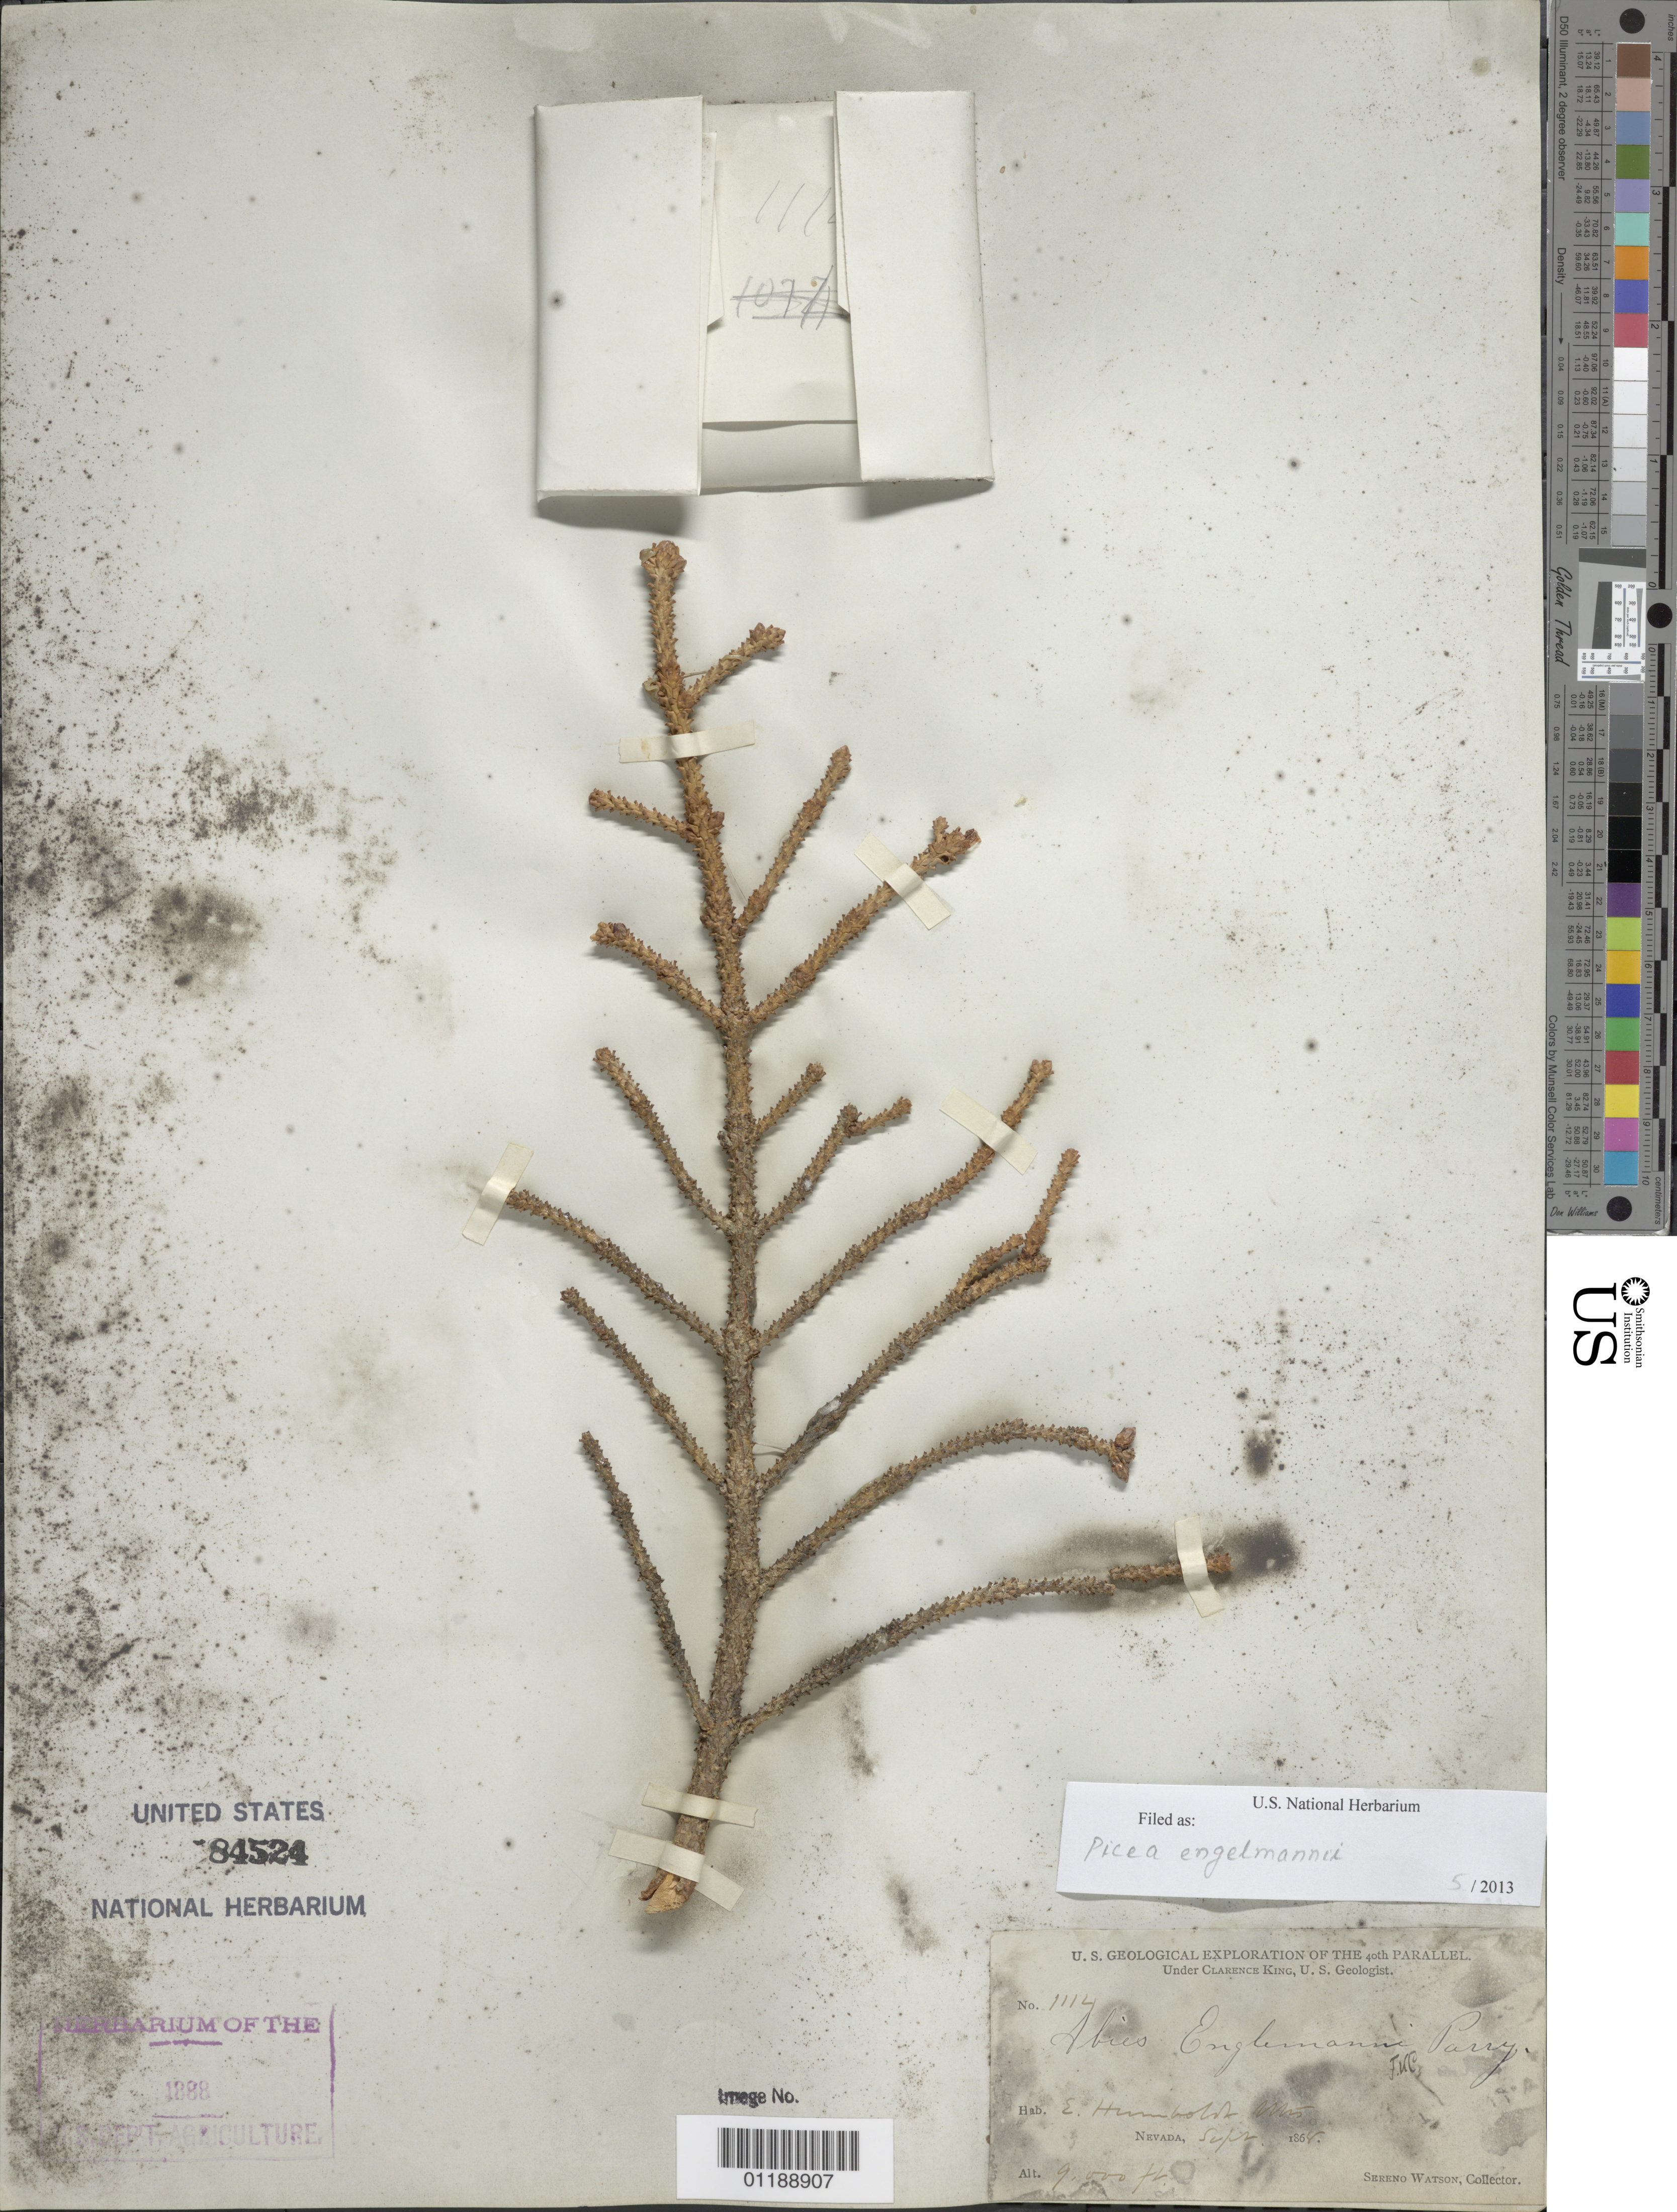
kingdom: Plantae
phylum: Tracheophyta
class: Pinopsida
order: Pinales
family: Pinaceae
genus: Picea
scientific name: Picea engelmannii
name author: Parry ex Engelm.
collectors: S. Watson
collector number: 1114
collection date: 1868-09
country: United States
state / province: Nevada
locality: E. Humboldt Mts.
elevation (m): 2743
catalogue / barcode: US 84524